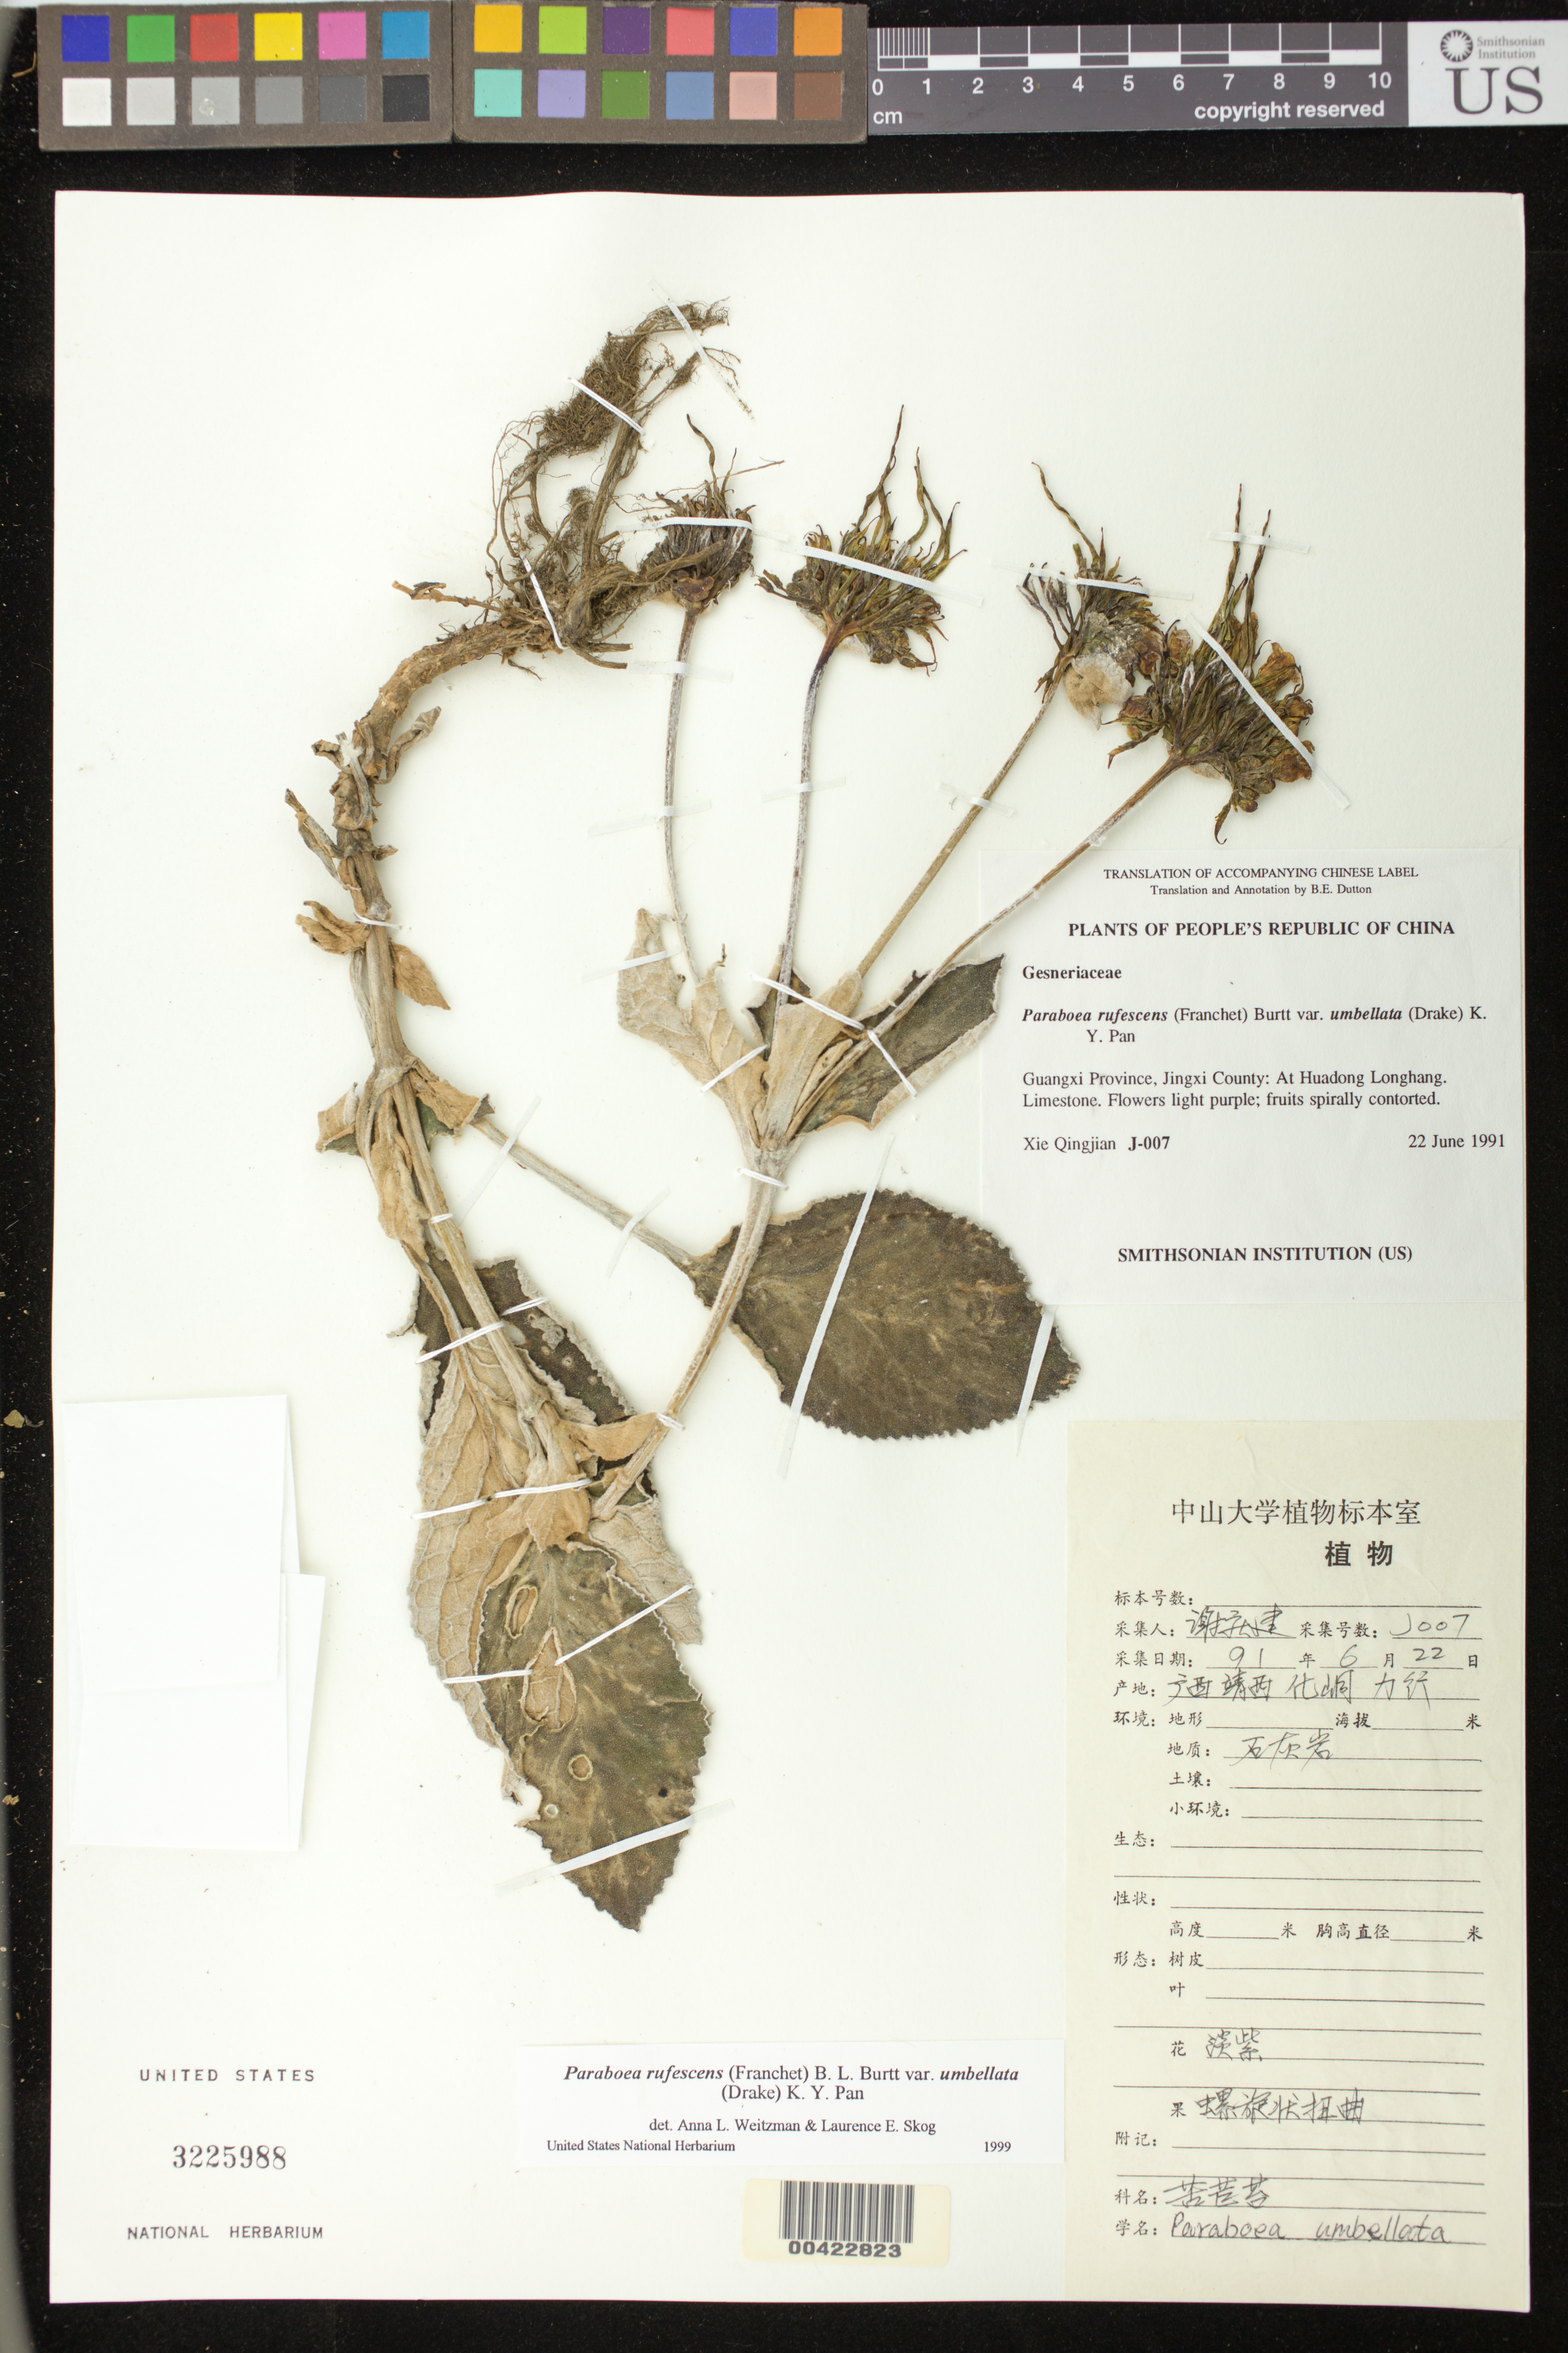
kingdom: Plantae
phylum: Tracheophyta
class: Magnoliopsida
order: Lamiales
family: Gesneriaceae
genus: Paraboea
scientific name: Paraboea rufescens var. umbellata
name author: (Drake) K.Y. Pan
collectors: Q. Xie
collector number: J-007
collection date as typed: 22 Jun 1991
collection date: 1991-06-22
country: China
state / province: Guangxi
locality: Jingxi co., At huadong longhang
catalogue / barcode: US 3225988